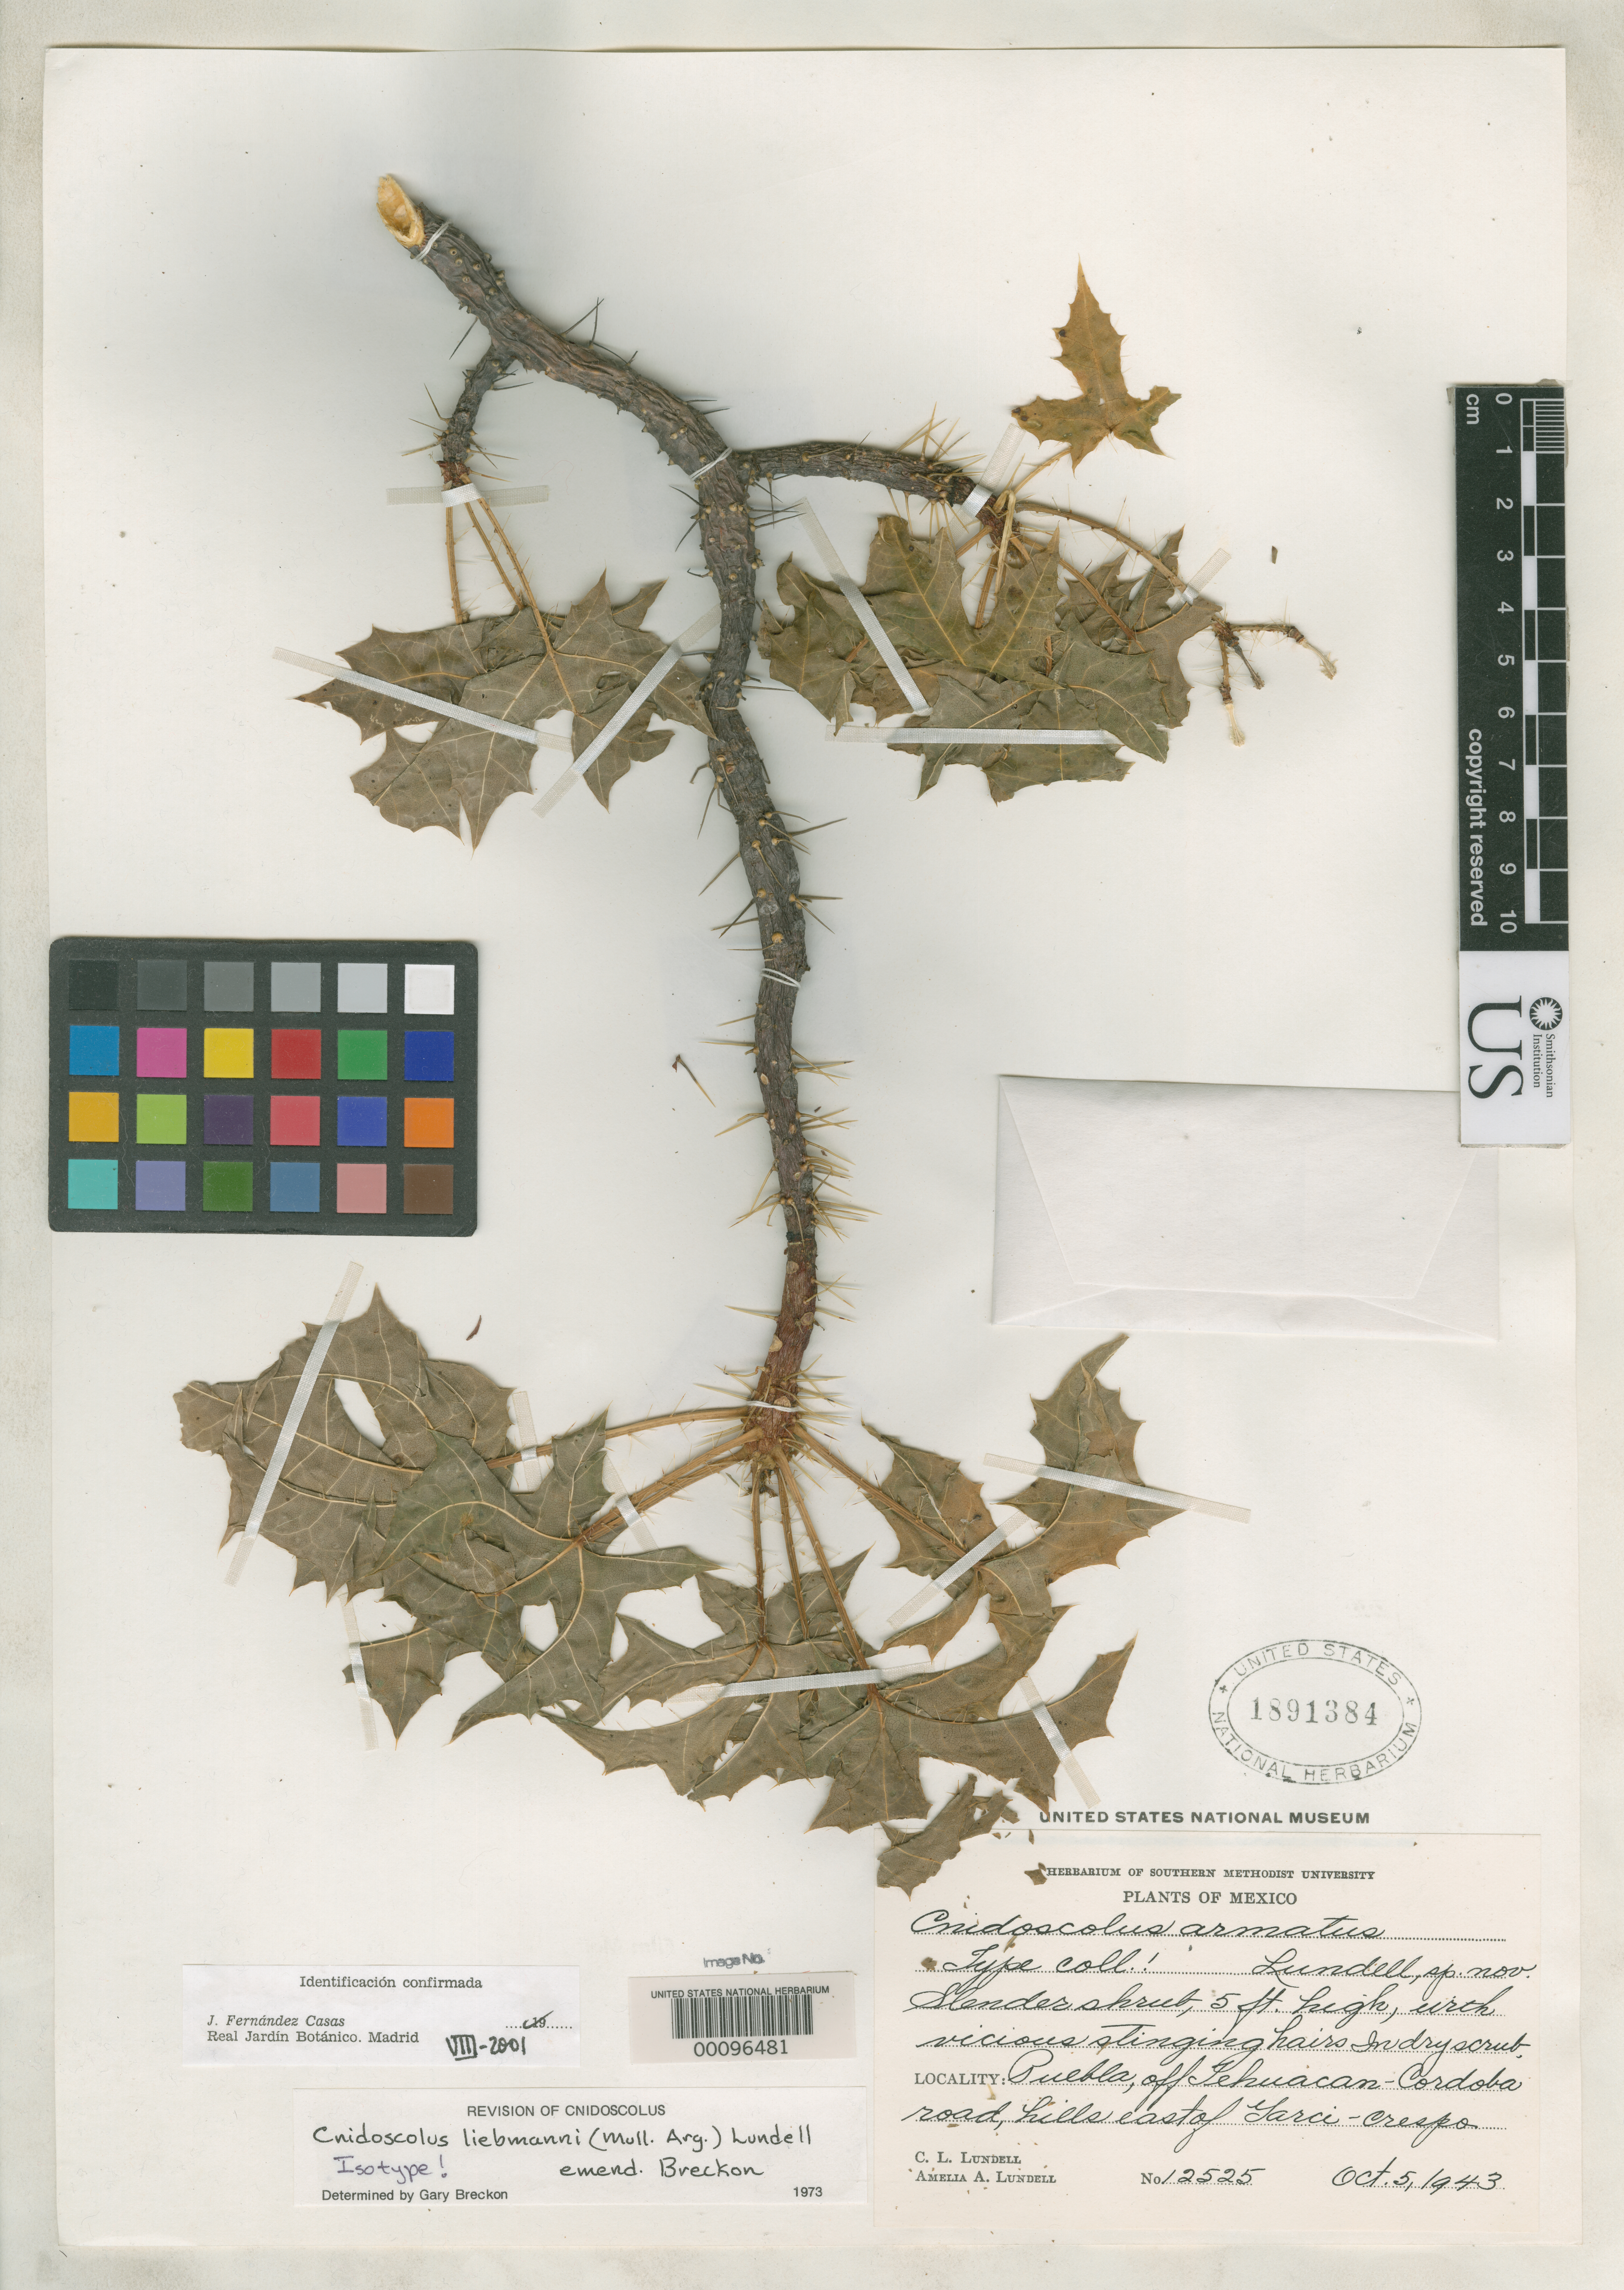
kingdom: Plantae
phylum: Tracheophyta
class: Magnoliopsida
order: Malpighiales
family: Euphorbiaceae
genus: Cnidoscolus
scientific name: Cnidoscolus armatus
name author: Lundell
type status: Type Collection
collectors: C. L. Lundell & A. A. Lundell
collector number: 12525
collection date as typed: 05 Oct 1943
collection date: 1943-10-05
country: Mexico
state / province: Puebla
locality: Off Tehuacan-Córdoba road, hills E of Garci-crespo.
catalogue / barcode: US 1891384